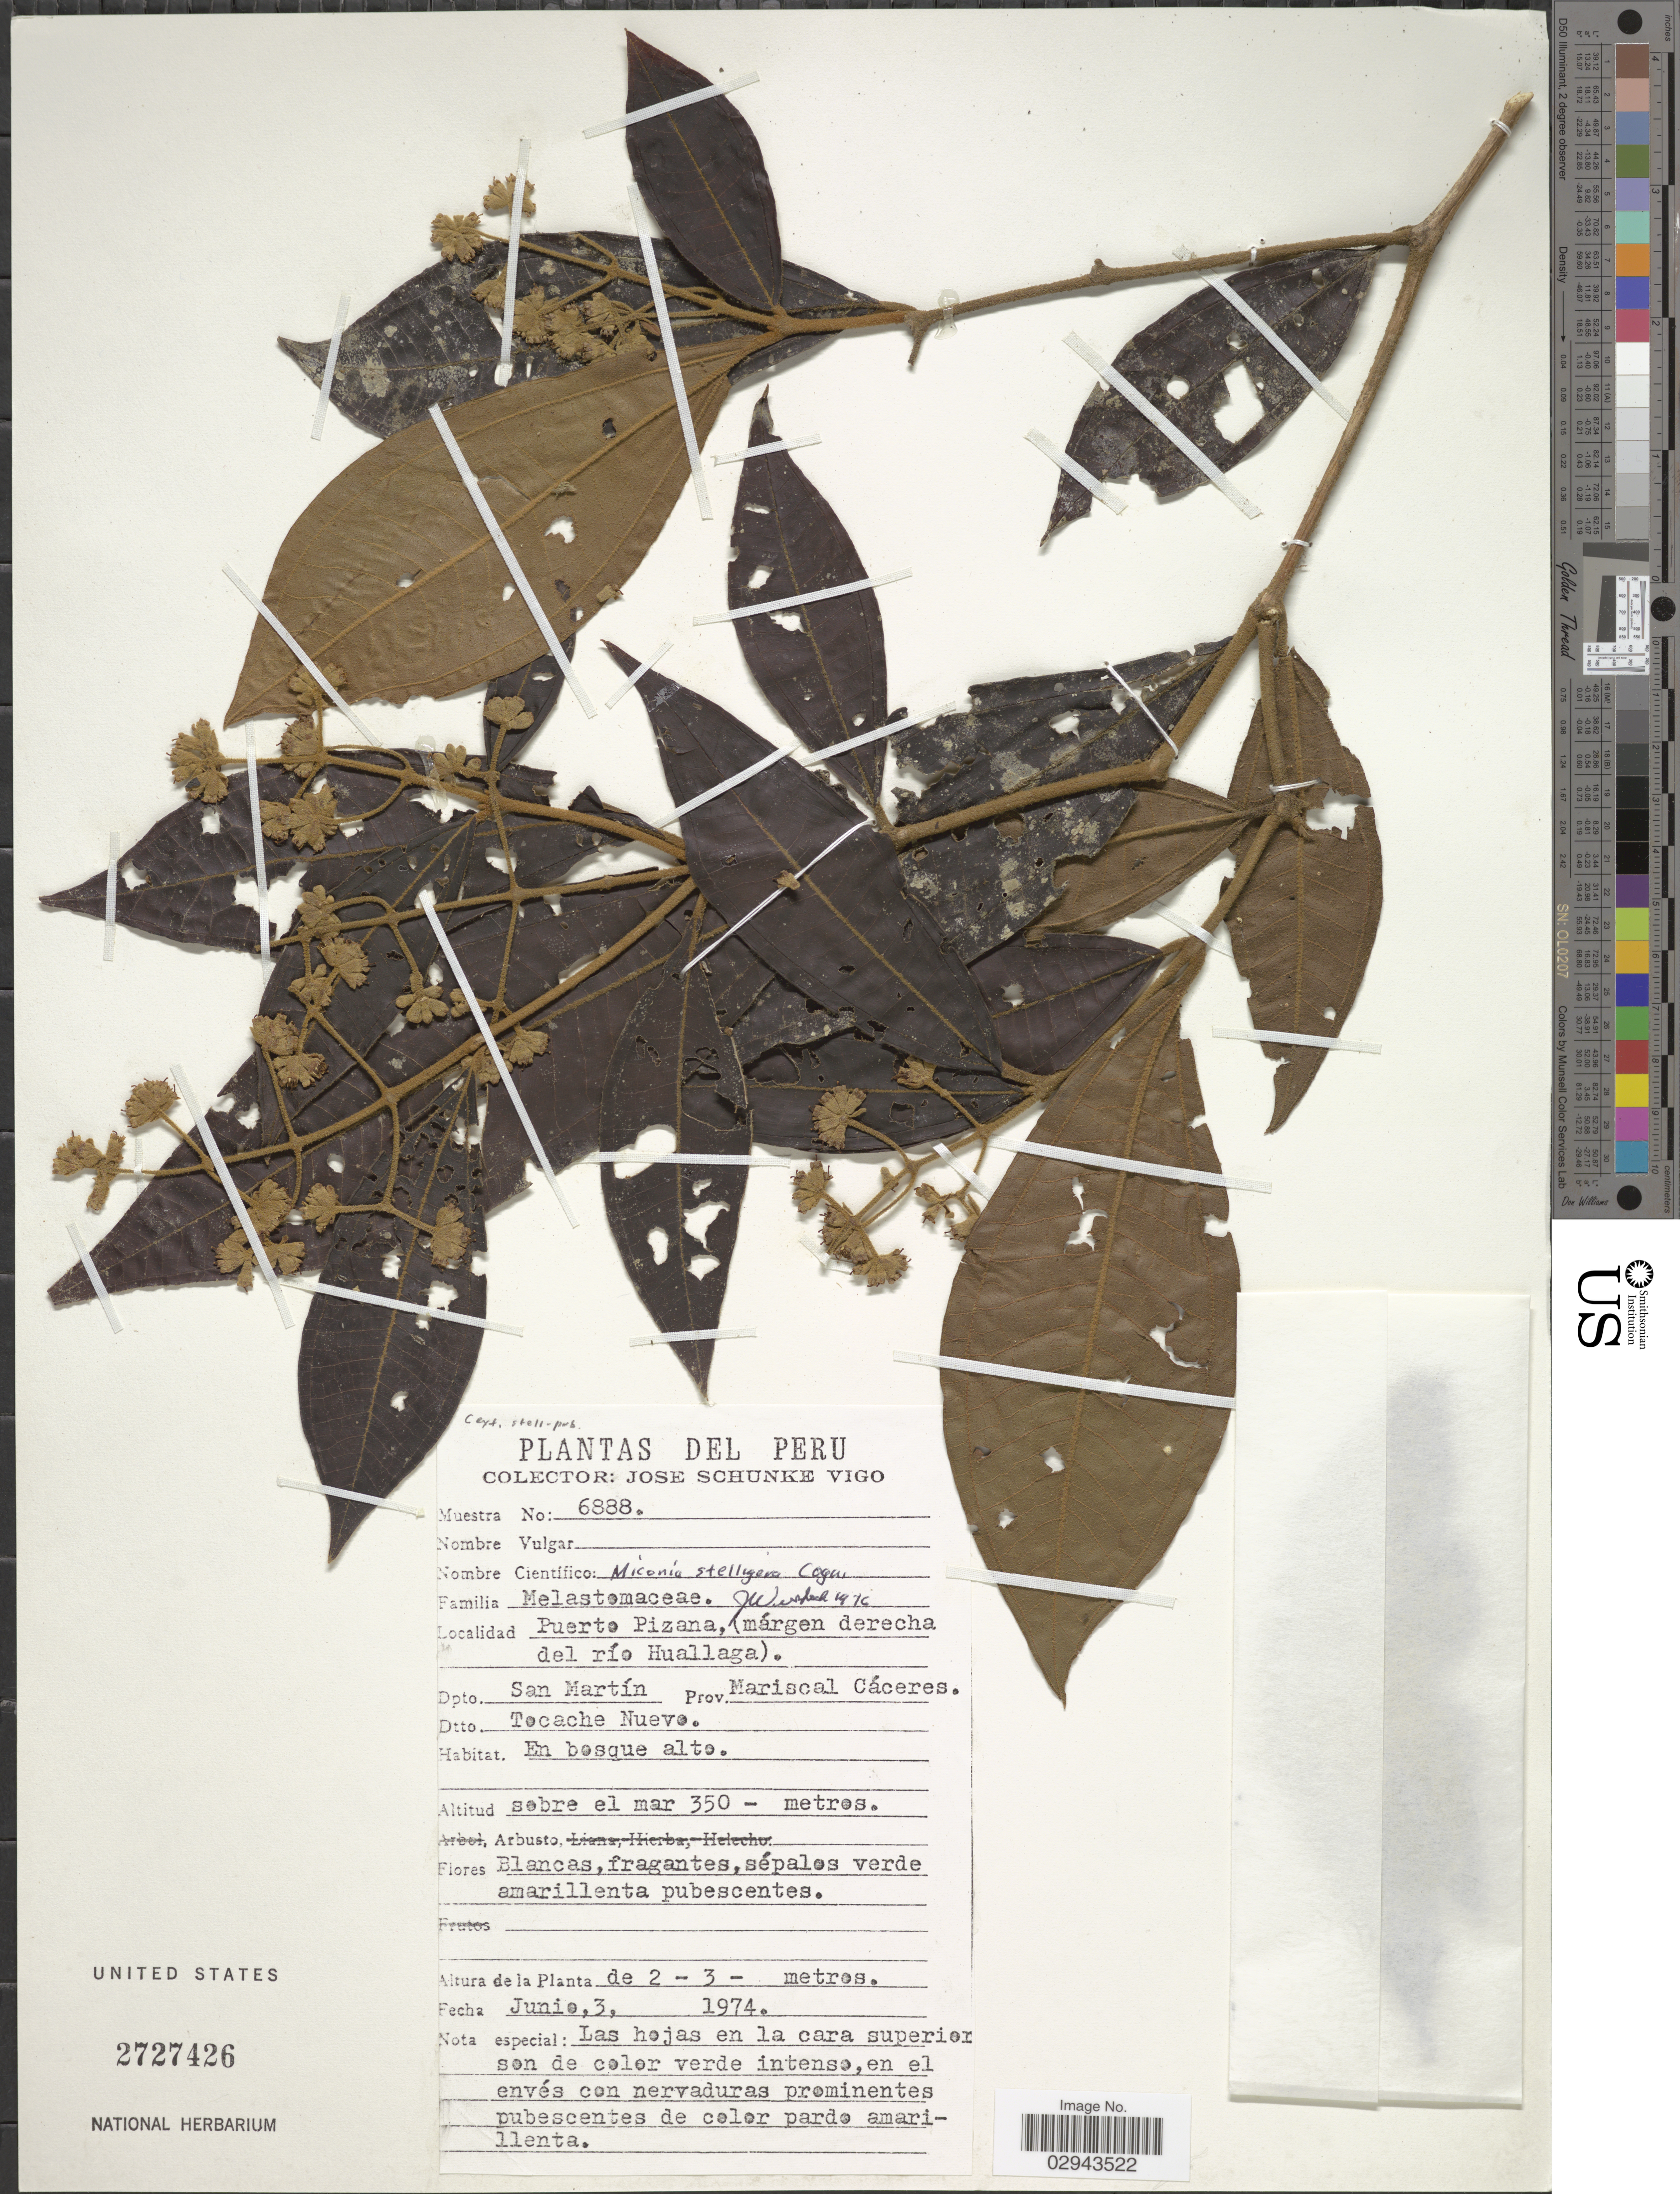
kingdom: Plantae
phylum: Tracheophyta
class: Magnoliopsida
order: Myrtales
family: Melastomataceae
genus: Miconia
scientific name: Miconia stelligera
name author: Cogn.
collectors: J. Schunke Vigo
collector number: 6888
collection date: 1974-06-03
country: Peru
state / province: San Martín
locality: Puerto Pizana, (márgen derecha del río Huallaga). Dpto. San Martín. Prov. Mariscal Cáceres. Dtto. Tocache Nuevo.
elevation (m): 350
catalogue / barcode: US 2727426